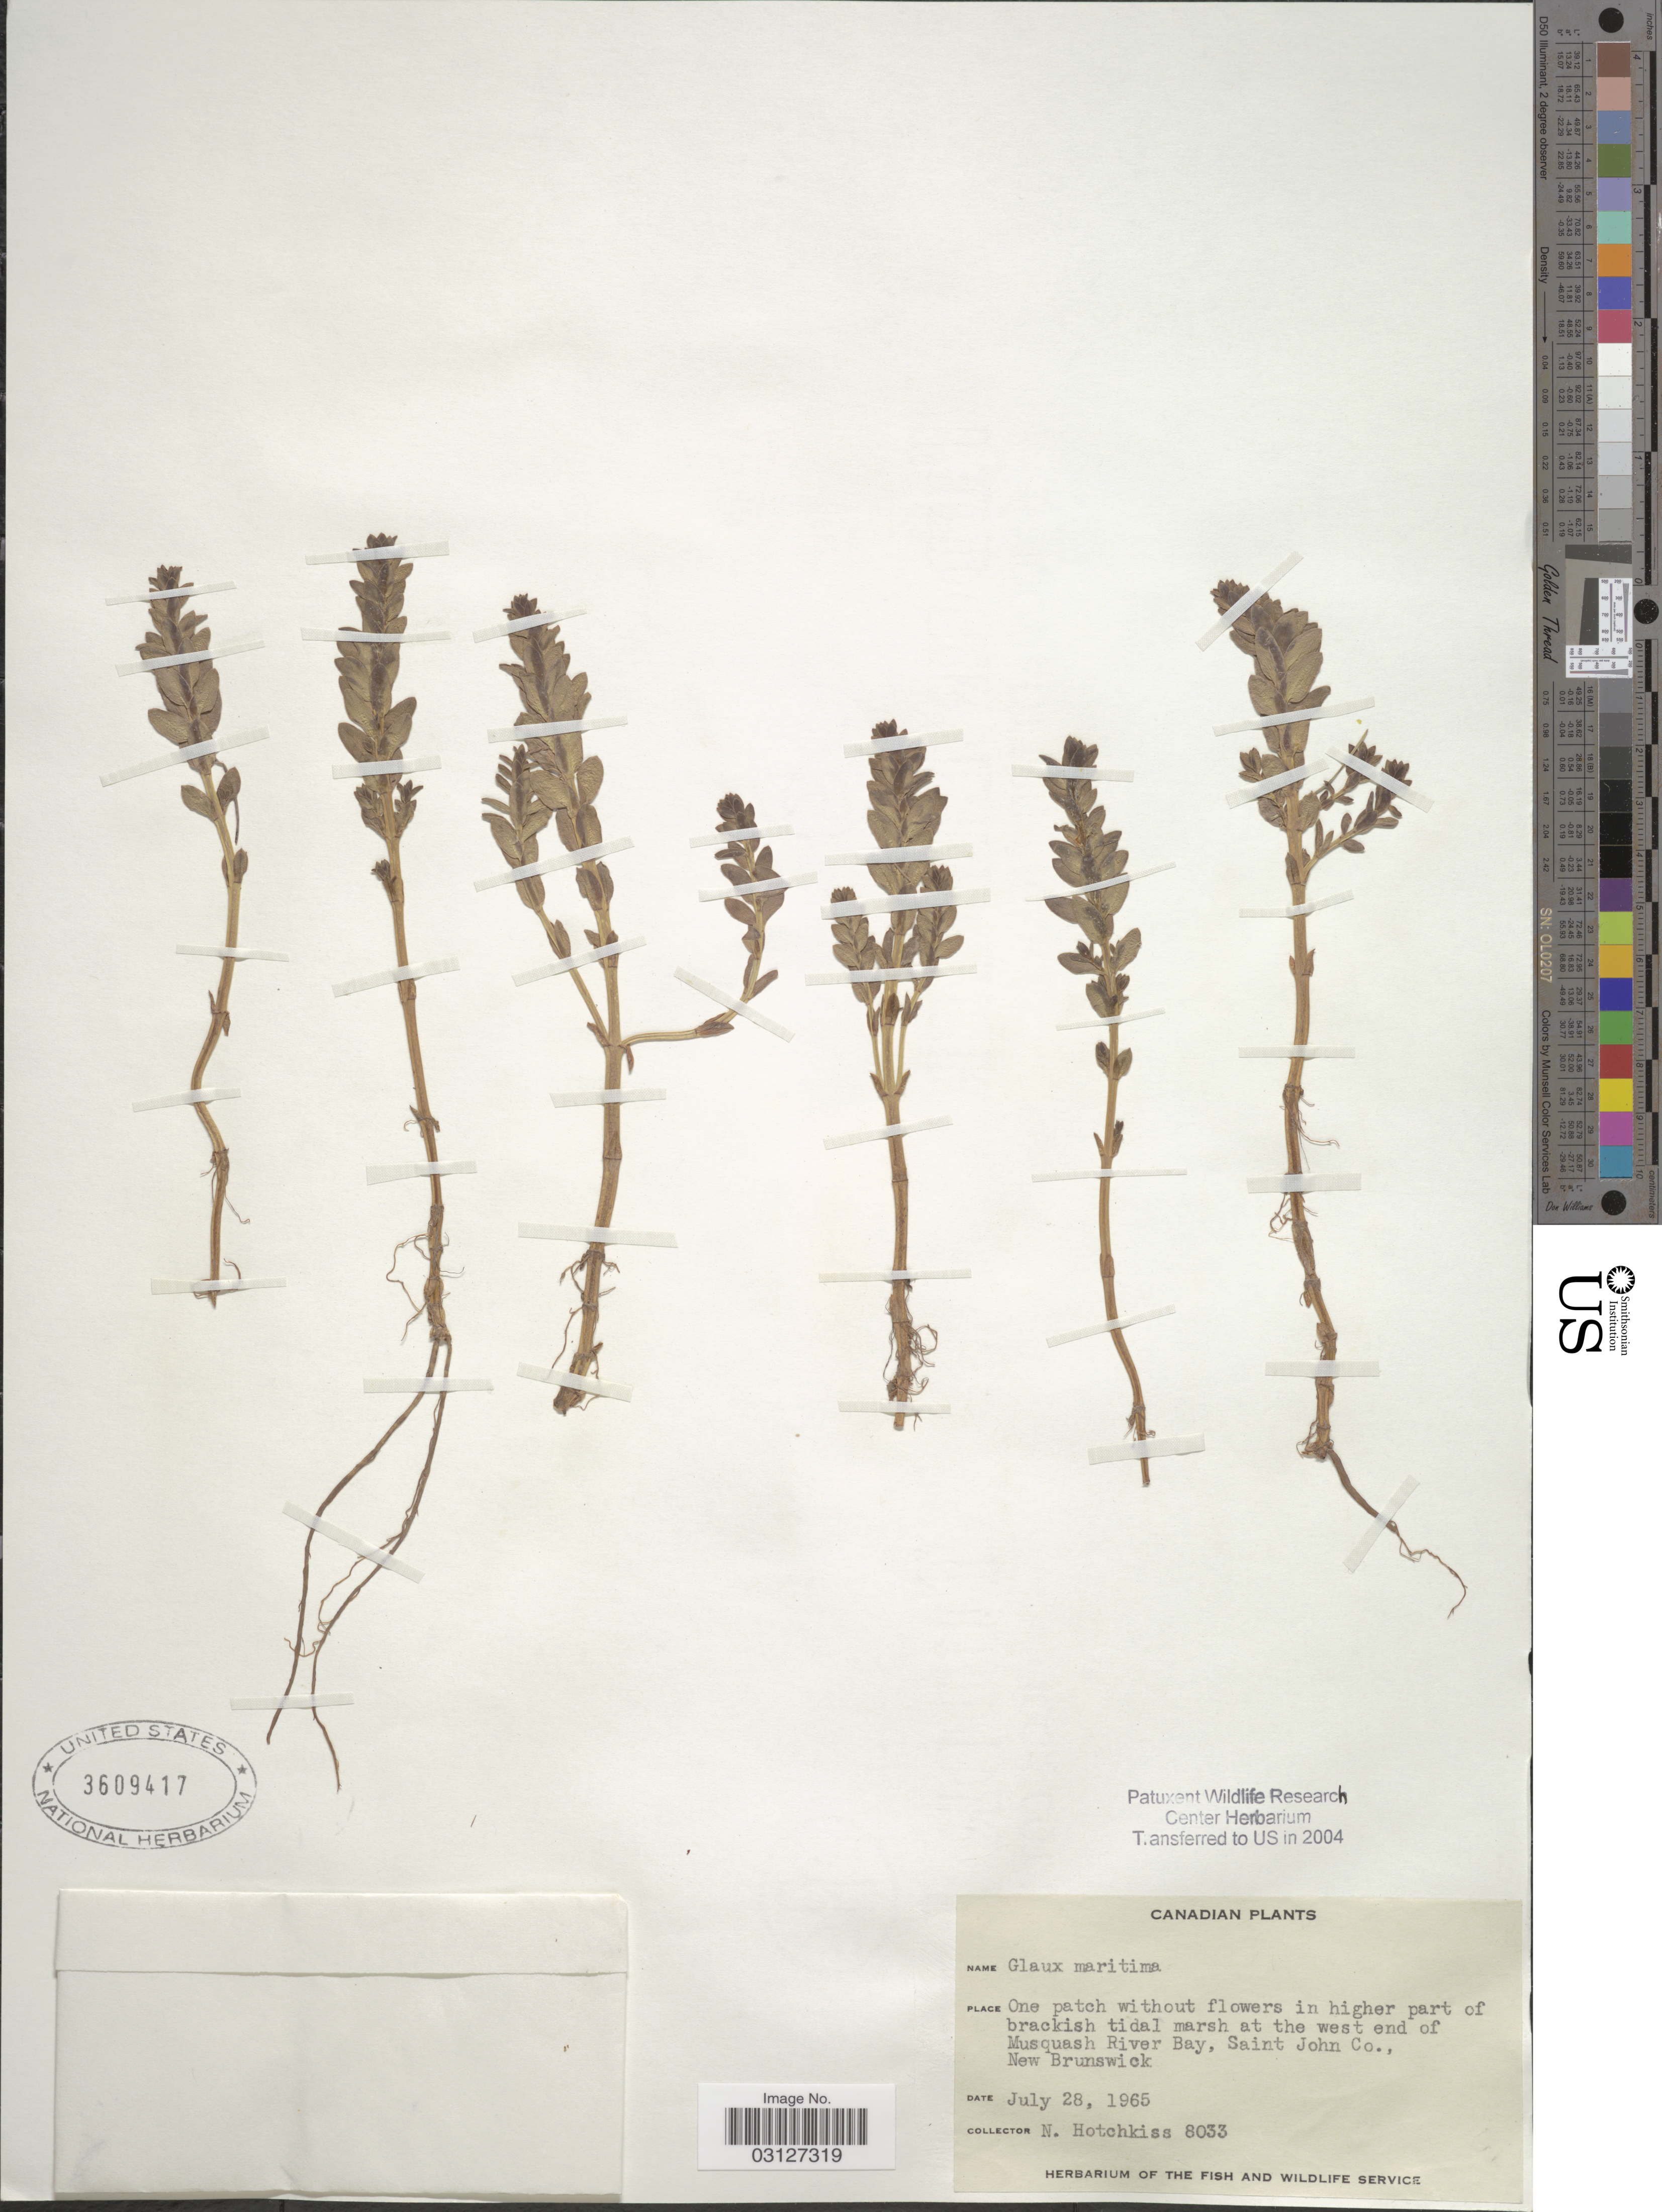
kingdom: Plantae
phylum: Tracheophyta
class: Magnoliopsida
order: Ericales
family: Primulaceae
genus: Glaux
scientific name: Glaux maritima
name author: L.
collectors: N. Hotchkiss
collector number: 8033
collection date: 1965-07-28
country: Canada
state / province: New Brunswick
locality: One patch without flowers in higher part of brackisch tidal marsh at the west end of Musquash River Bay, Saint John Co.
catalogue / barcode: US 3609417